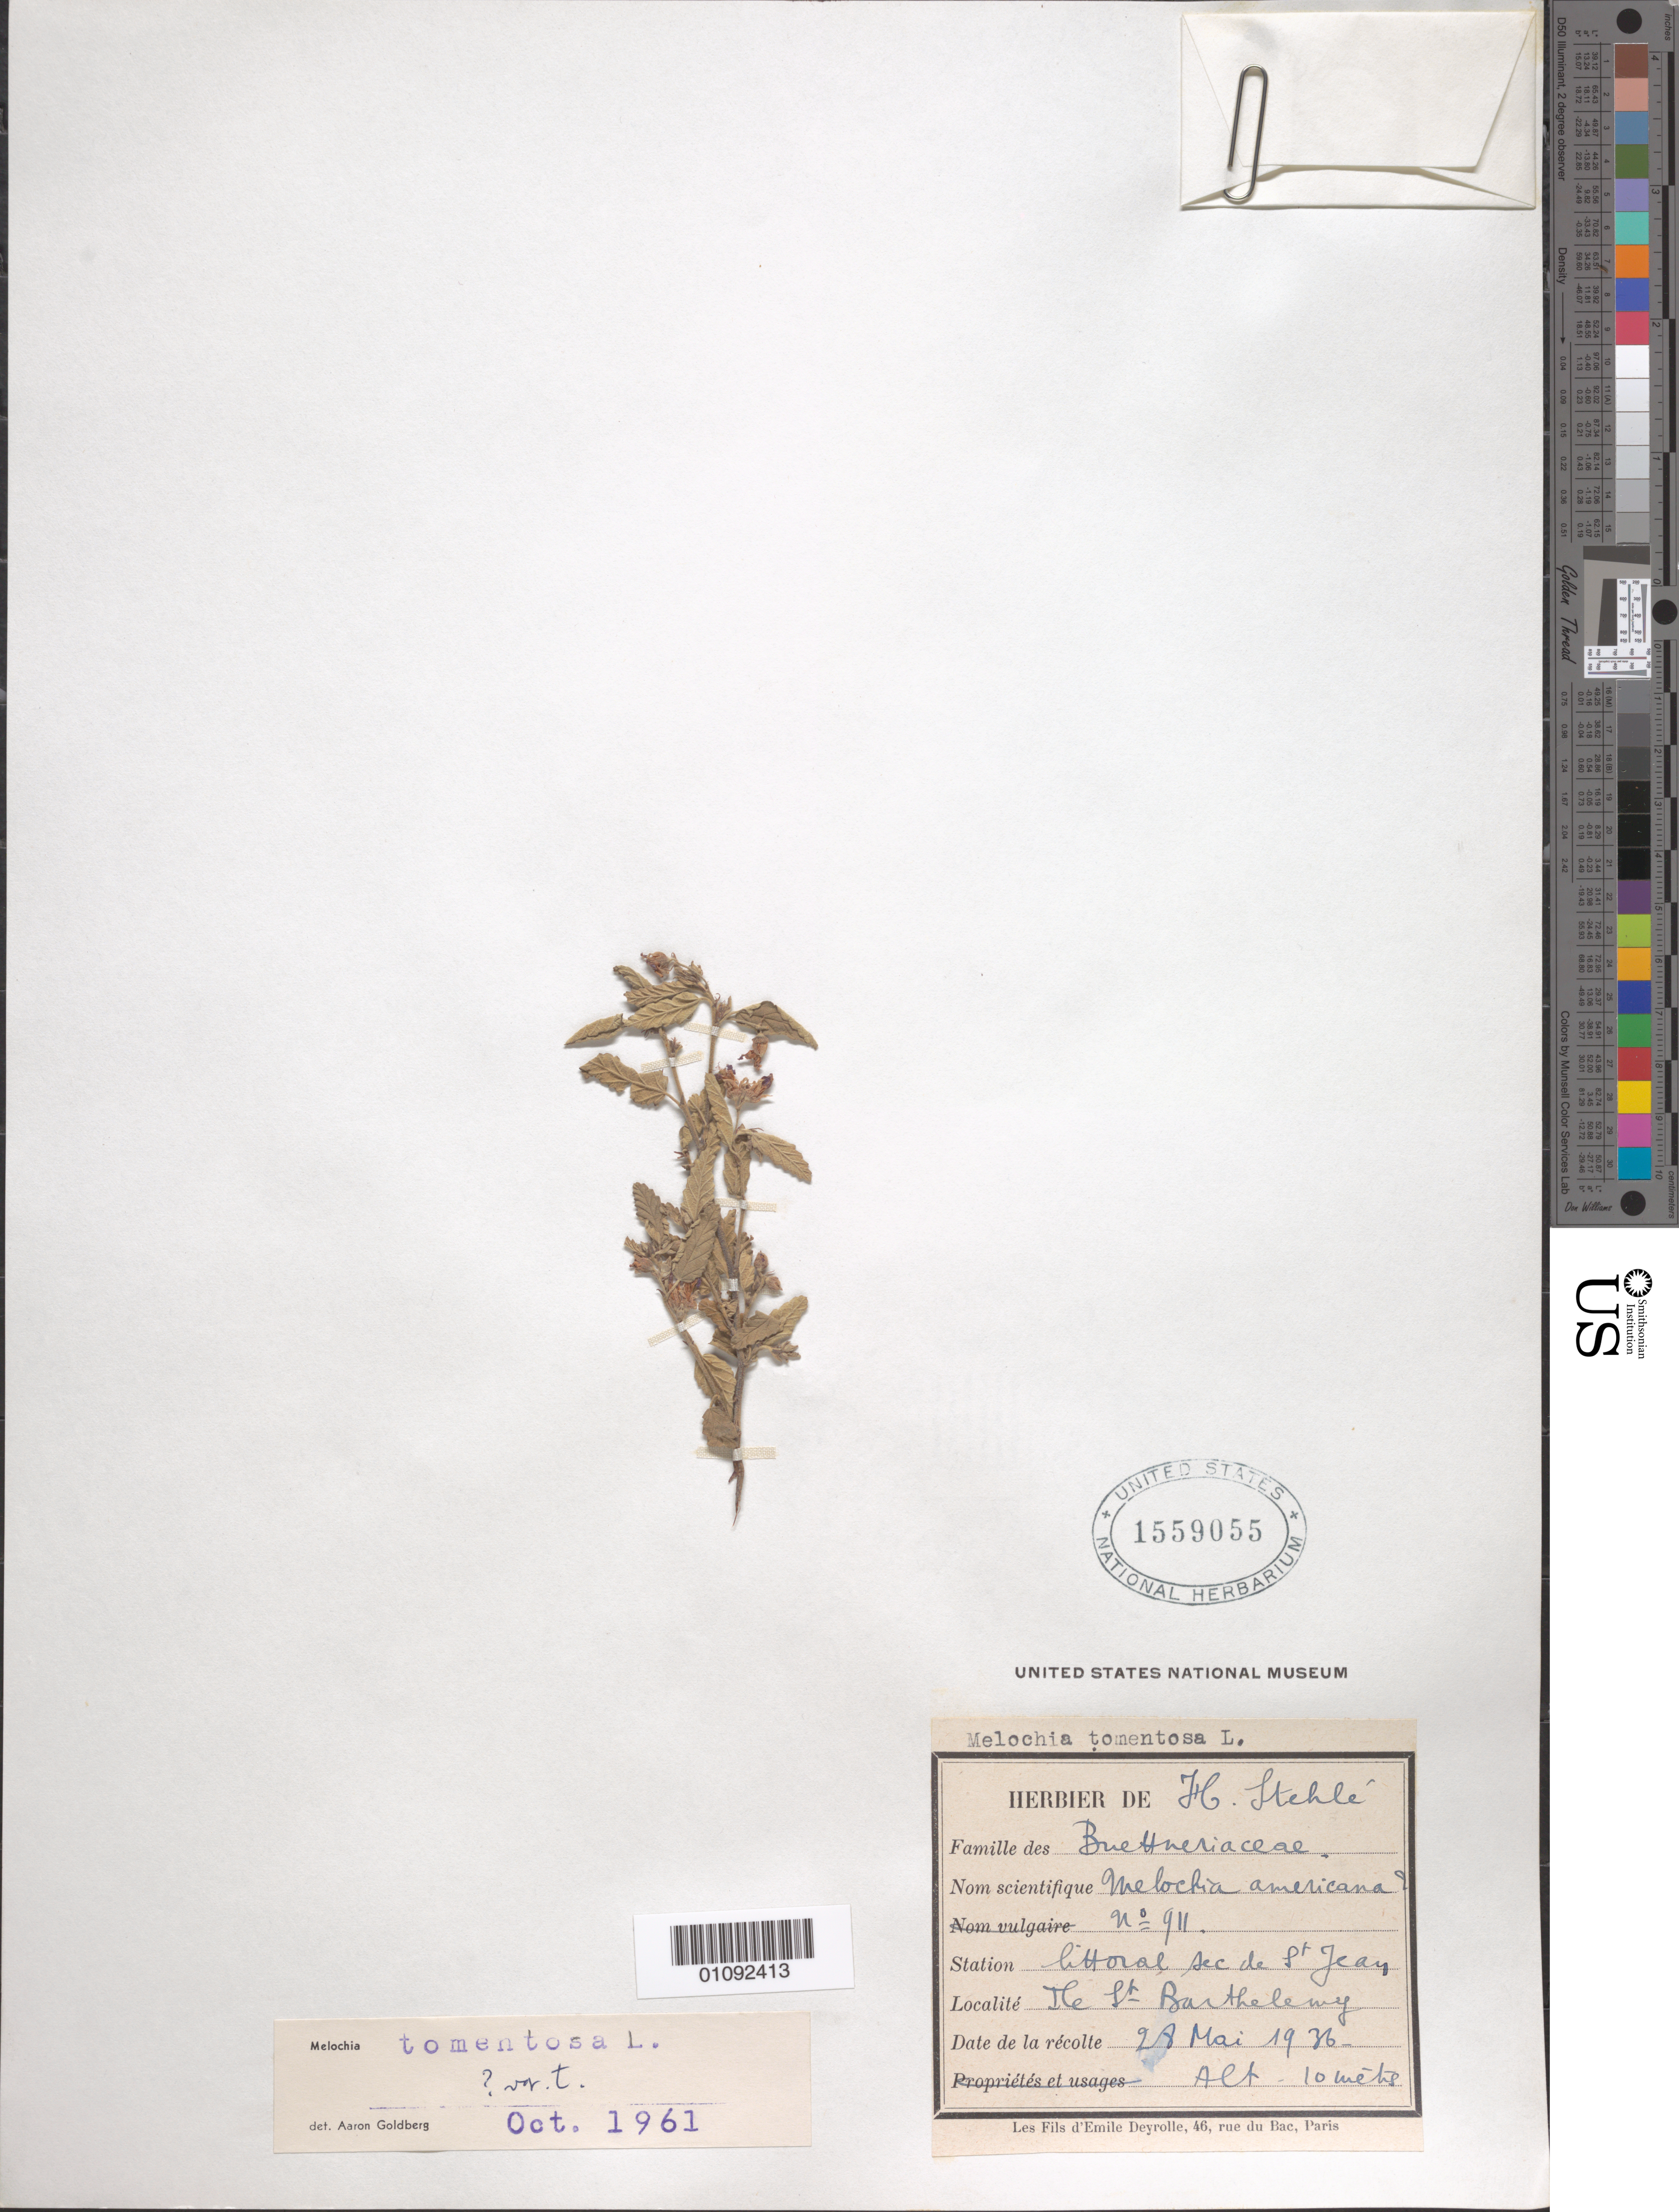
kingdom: Plantae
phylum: Tracheophyta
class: Magnoliopsida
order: Malvales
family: Malvaceae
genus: Melochia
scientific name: Melochia tomentosa var. tomentosa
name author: L.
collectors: H. Stehlé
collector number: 911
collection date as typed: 28 May 1936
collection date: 1936-05-28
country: Saint Barthélemy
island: St. Barthélemy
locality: St Jean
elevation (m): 10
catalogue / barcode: US 1559055